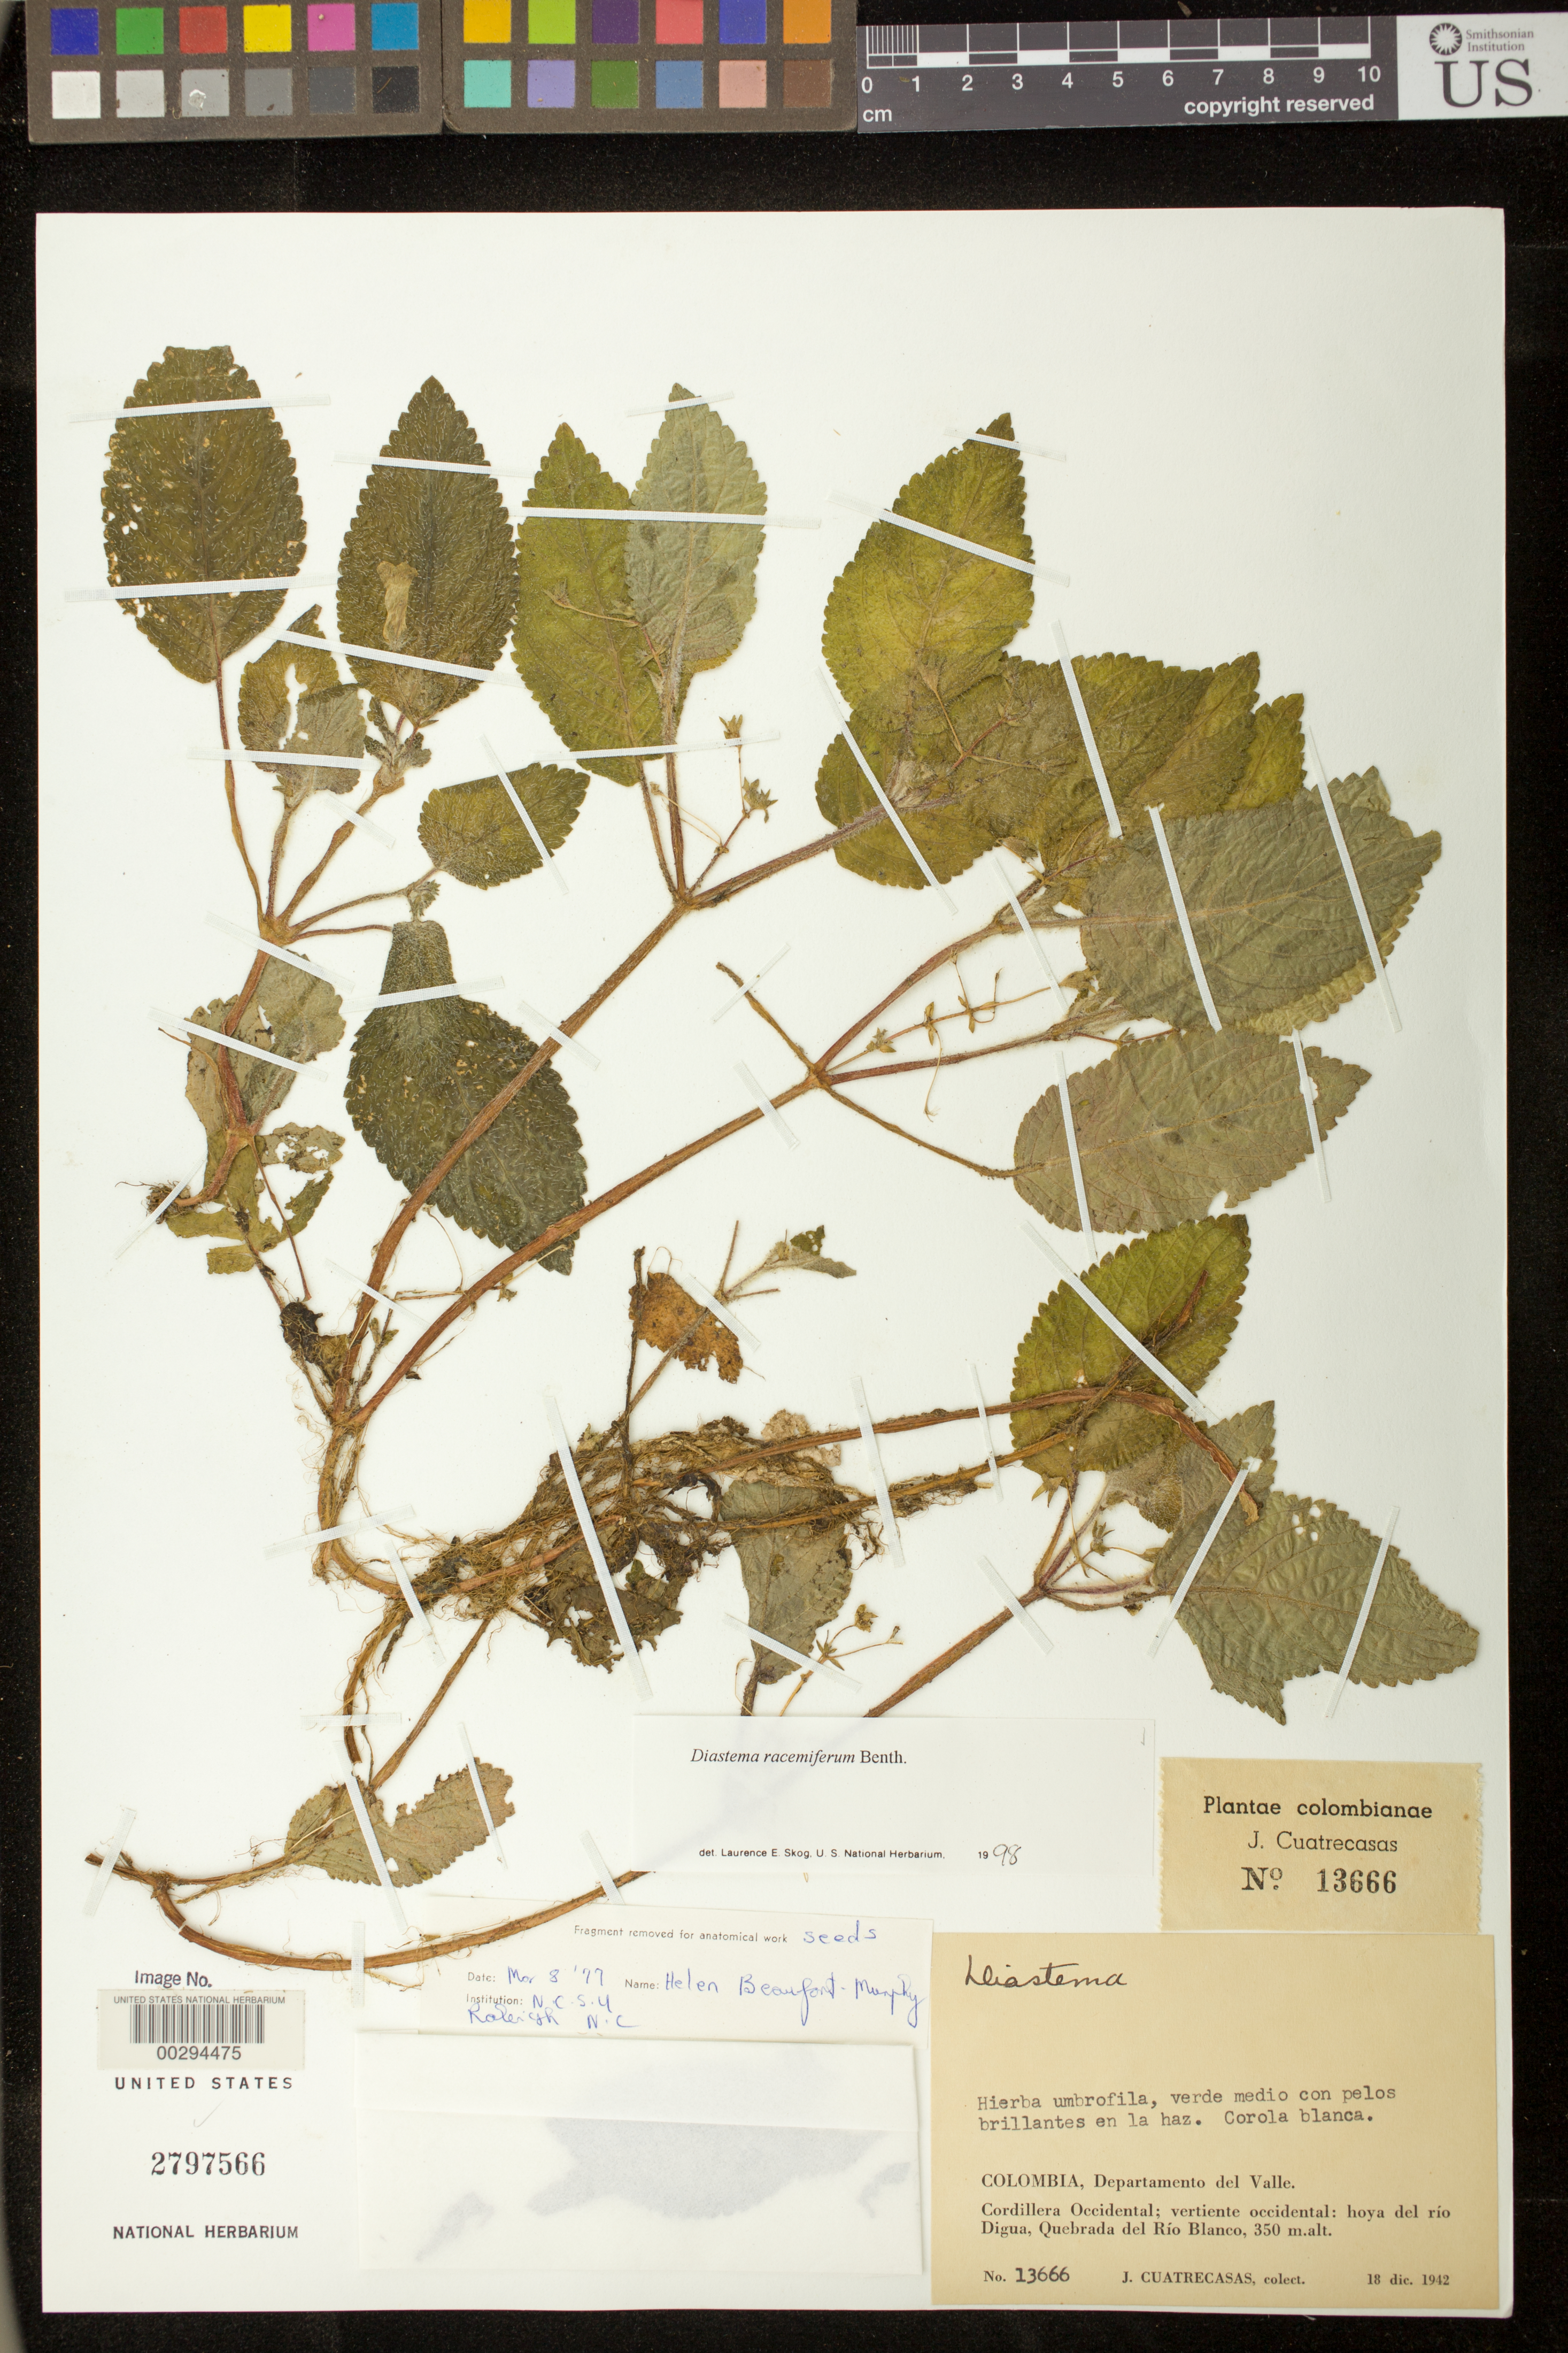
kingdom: Plantae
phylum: Tracheophyta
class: Magnoliopsida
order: Lamiales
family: Gesneriaceae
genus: Diastema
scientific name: Diastema racemiferum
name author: Benth.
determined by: Skog, Laurence E.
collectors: J. Cuatrecasas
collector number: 13666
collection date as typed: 18 Dec 1942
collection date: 1942-12-18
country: Colombia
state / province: Valle del Cauca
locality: Cordillera Occidental; vertiente occidental: hoya del río Digua, Quebrada del Río Branco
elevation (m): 350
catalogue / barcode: US 2797566